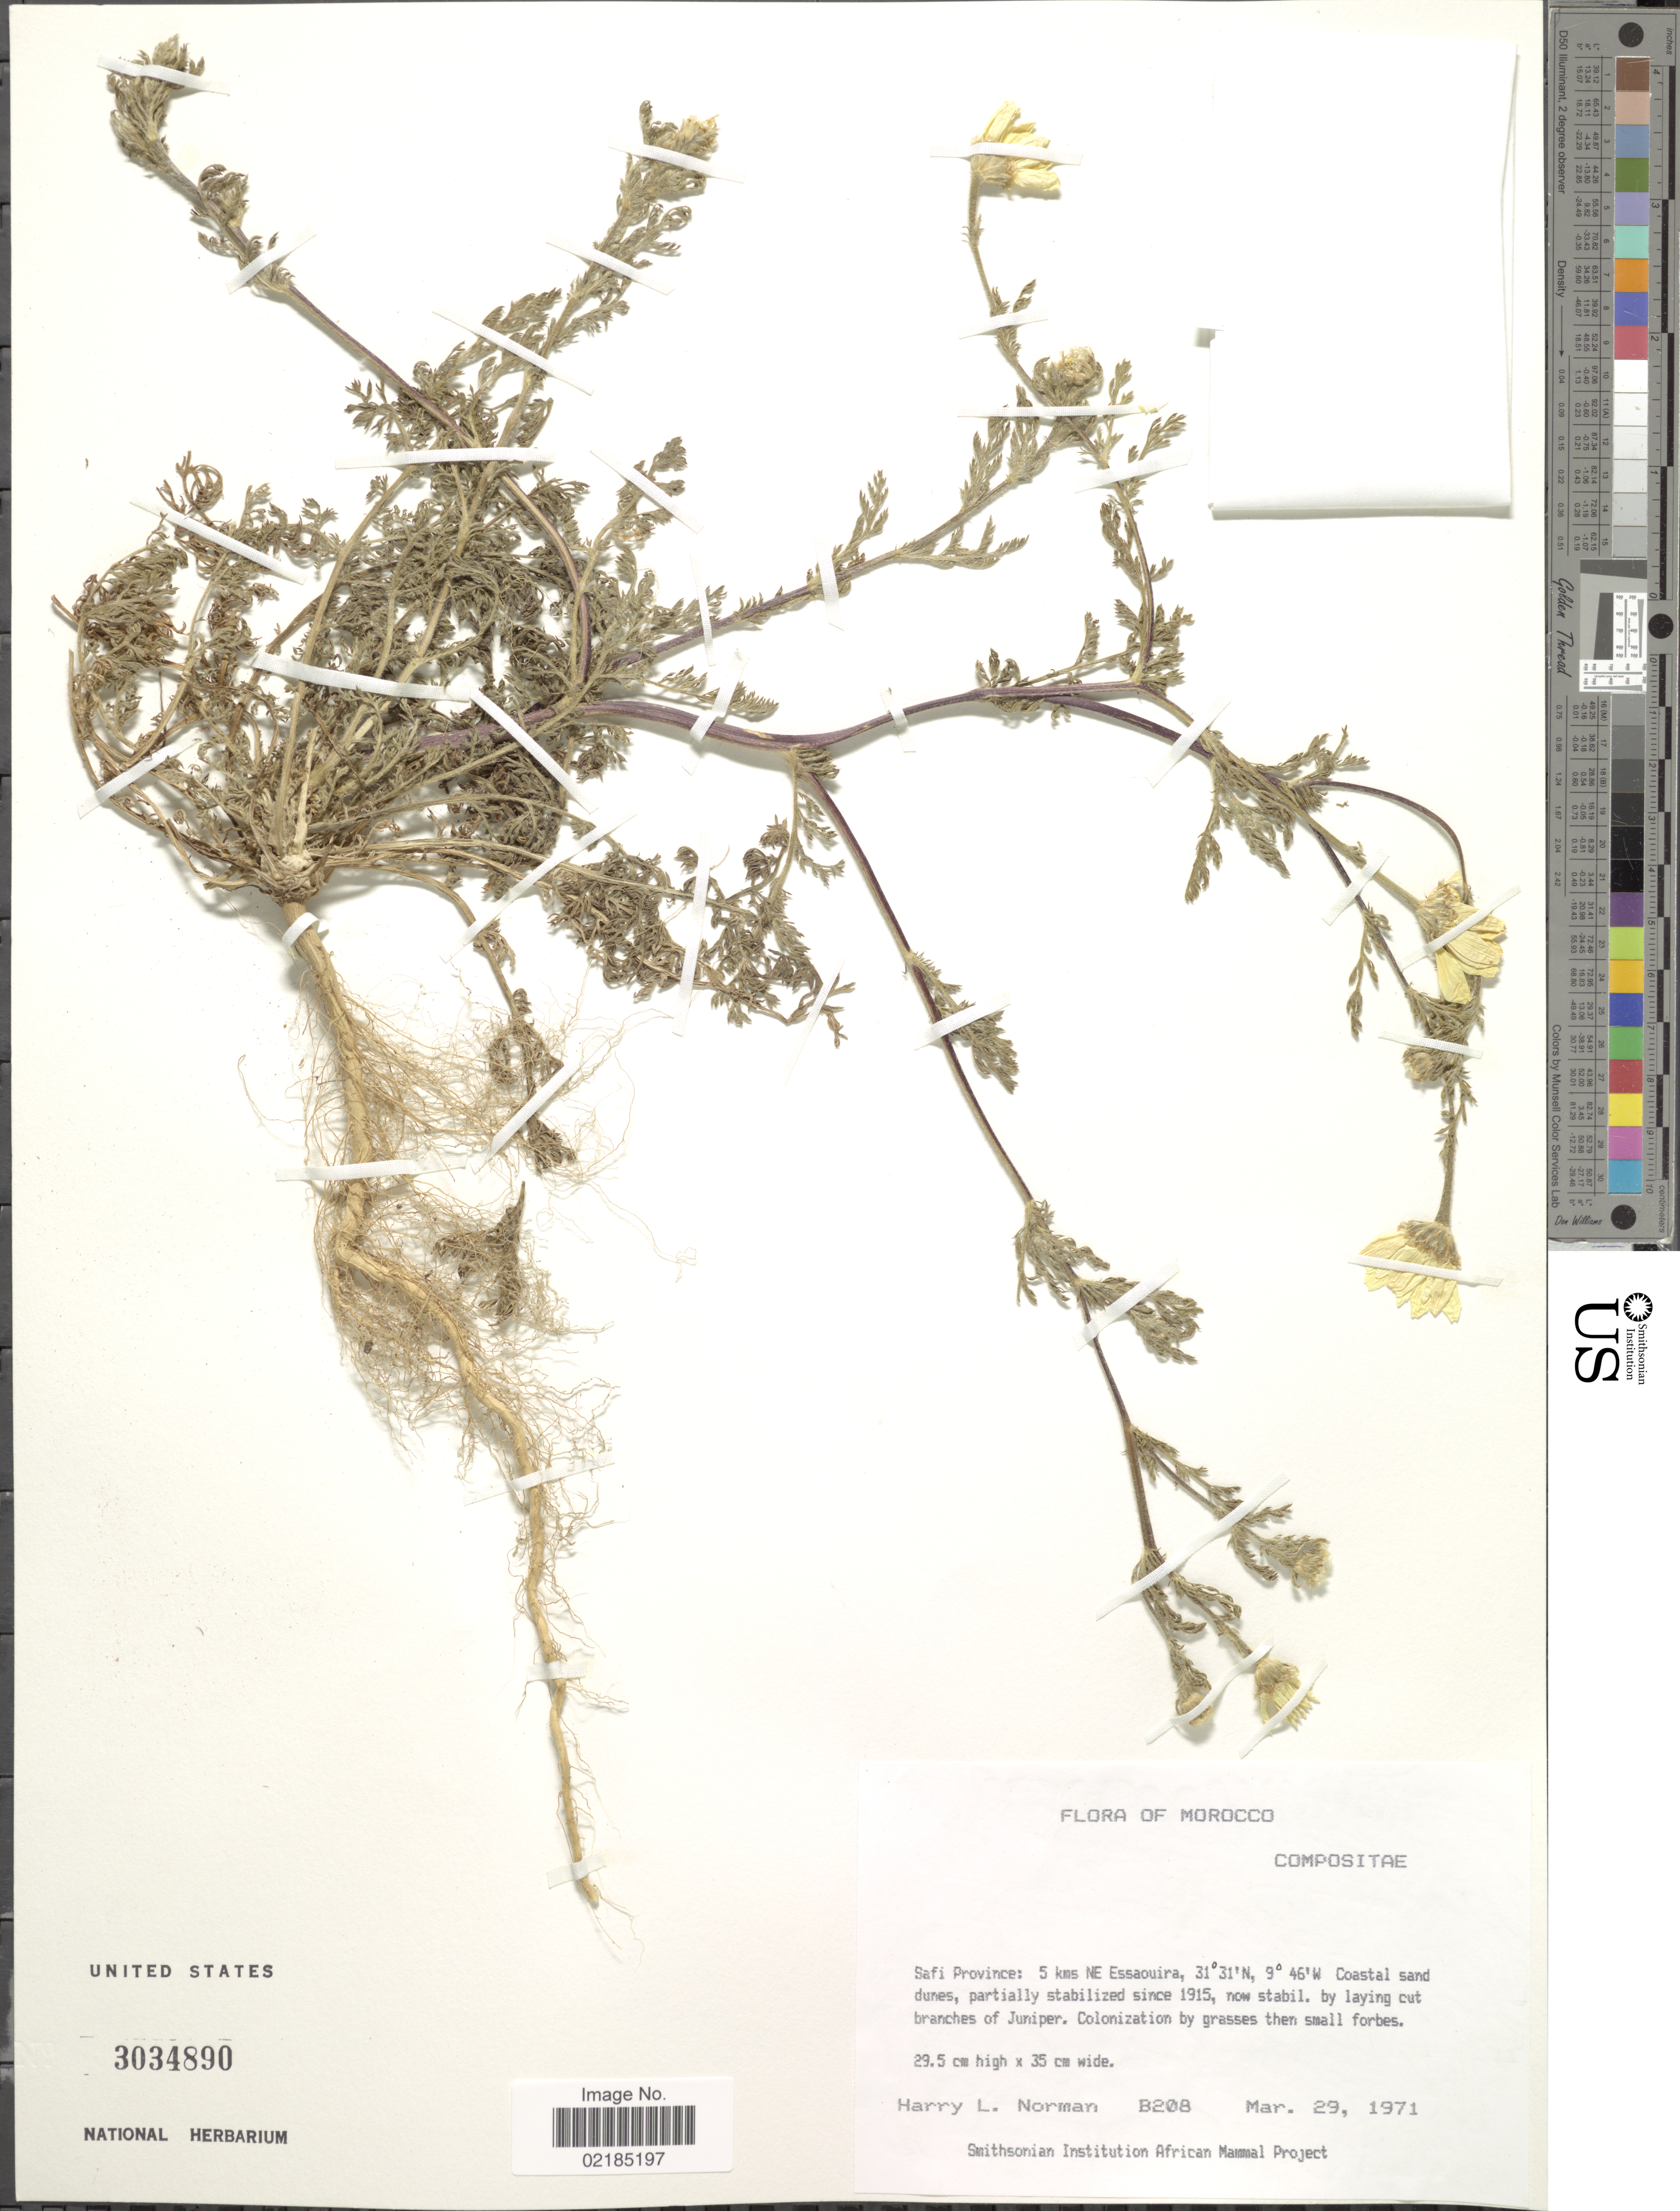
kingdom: Plantae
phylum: Tracheophyta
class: Magnoliopsida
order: Asterales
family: Asteraceae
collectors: Norman, H.L.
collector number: B208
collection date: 1971-03-29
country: Morocco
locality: Safi Province: 5 kms NE Essaouira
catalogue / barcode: US 3034890